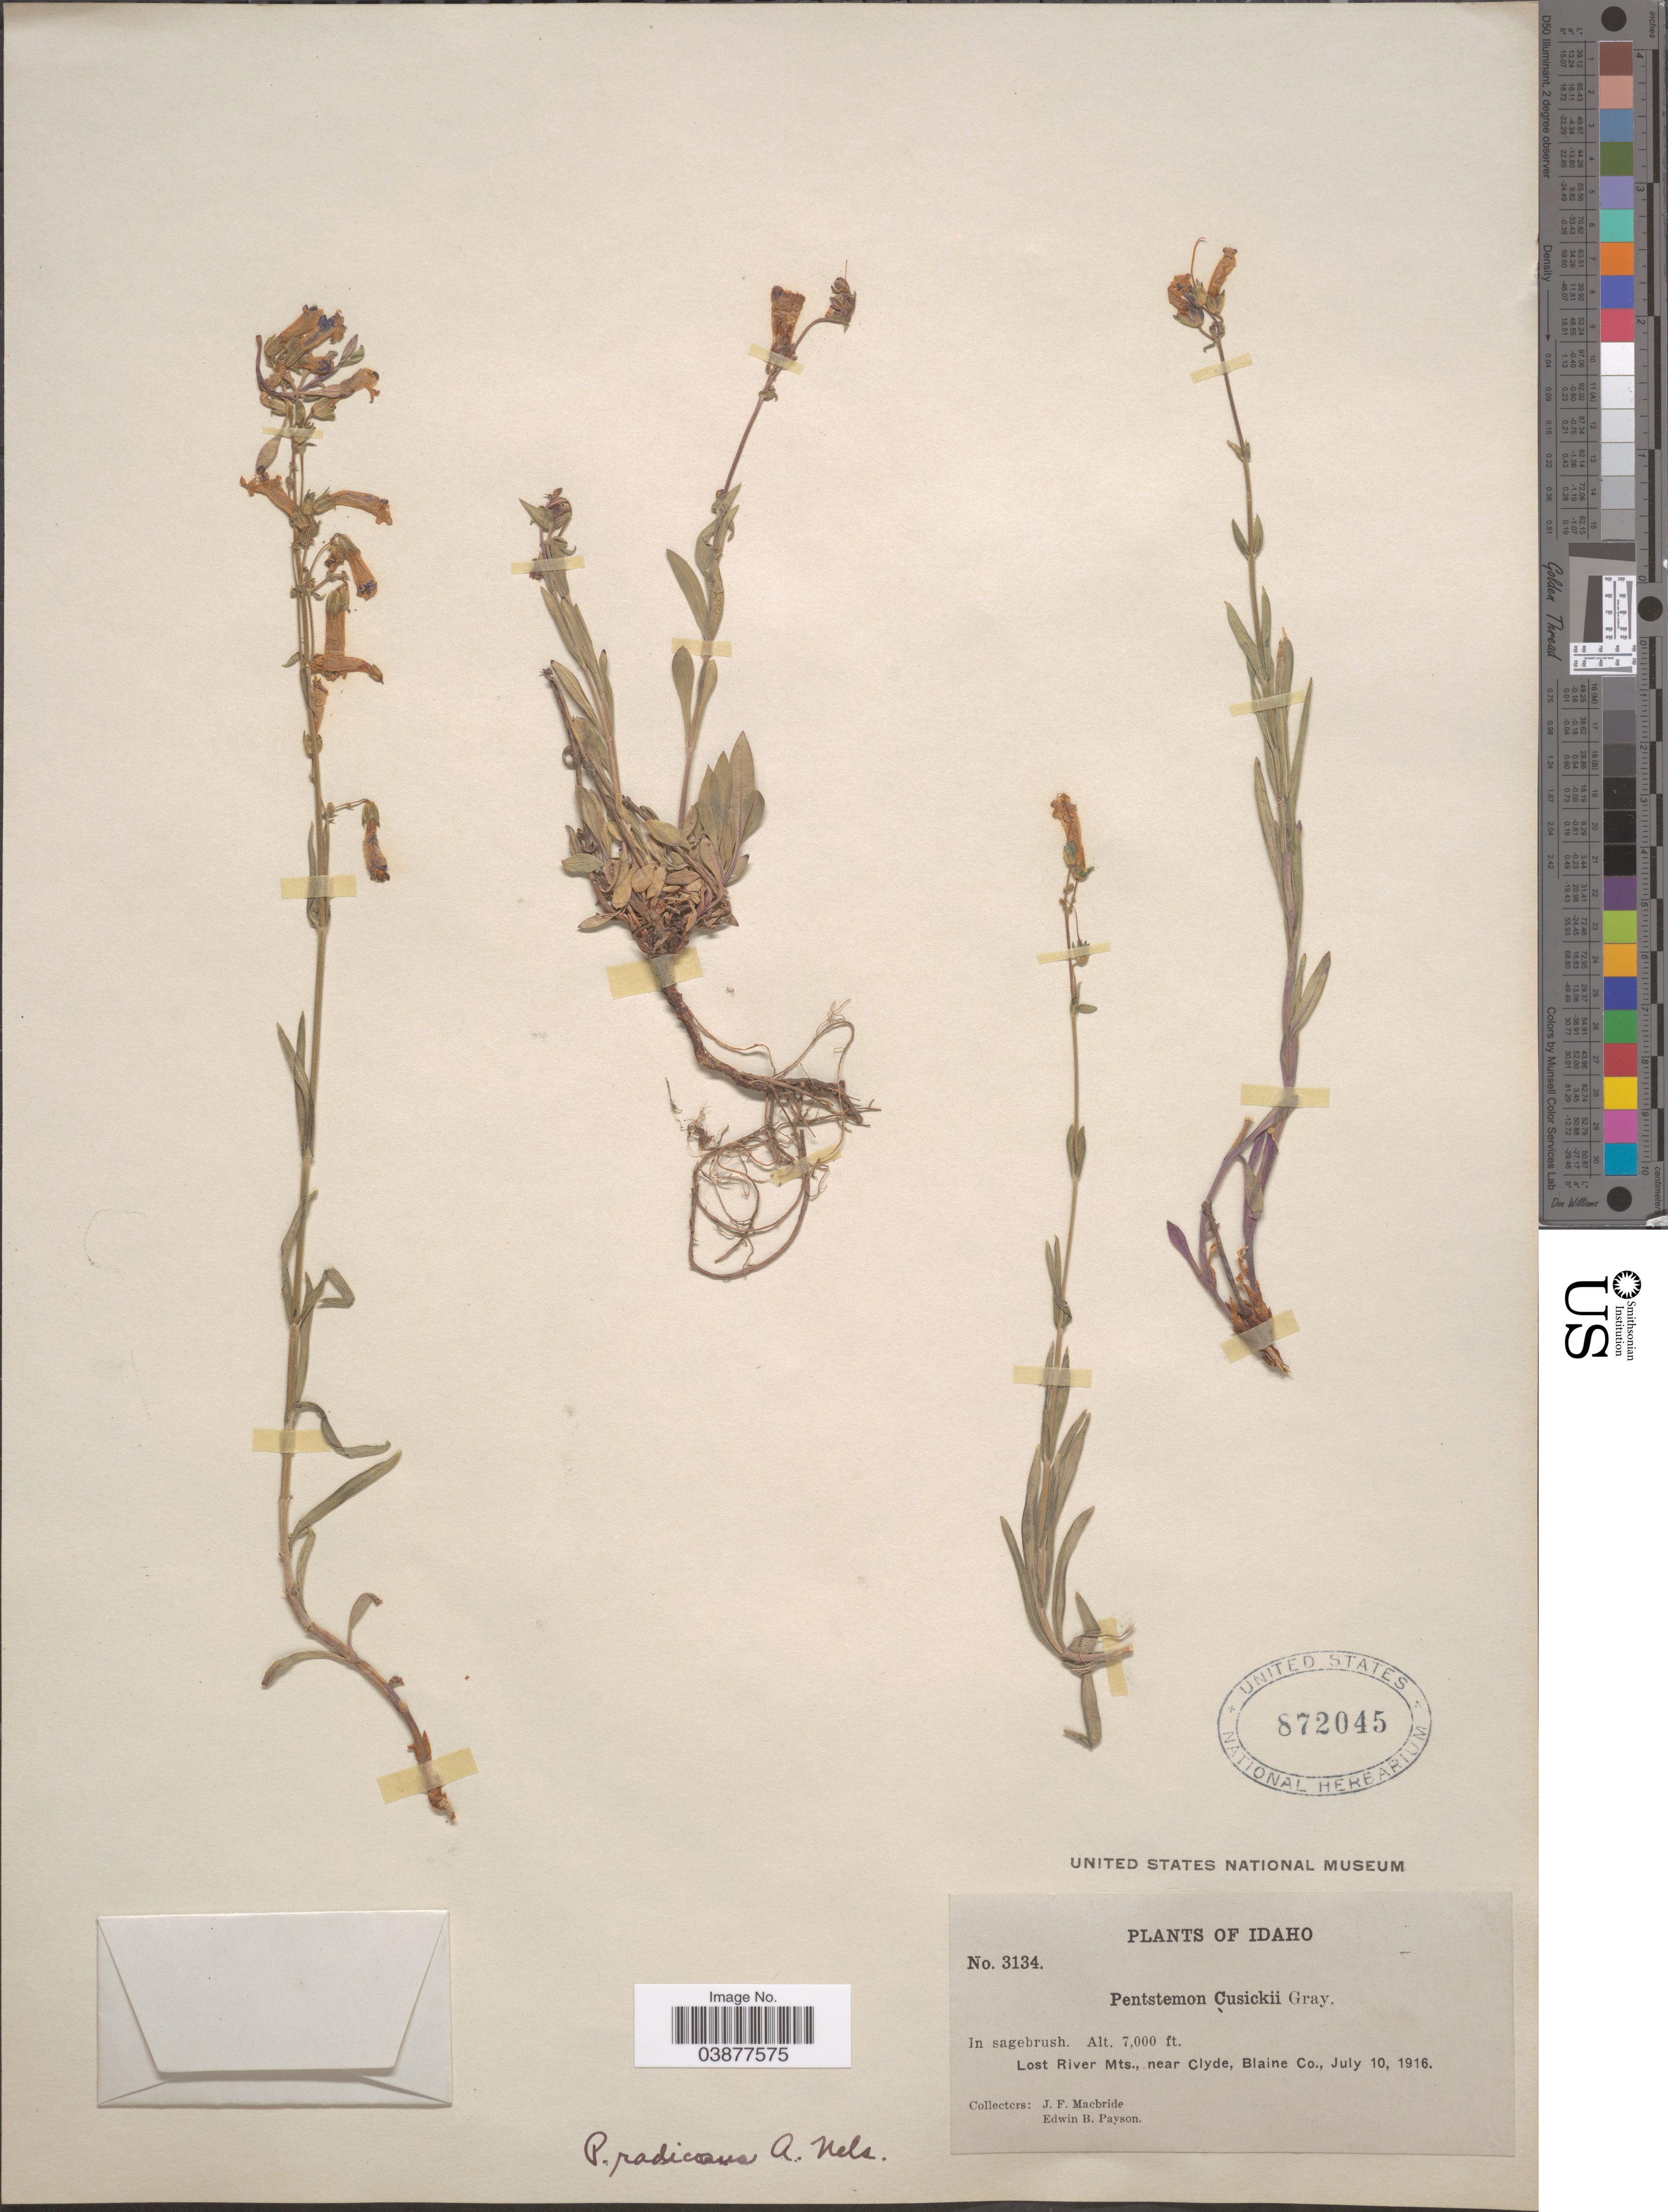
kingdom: Plantae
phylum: Tracheophyta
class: Magnoliopsida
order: Lamiales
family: Plantaginaceae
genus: Penstemon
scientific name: Penstemon radicosus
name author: A. Nelson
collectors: J. F. Macbride & E. B. Payson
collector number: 3134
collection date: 1916-07-10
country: United States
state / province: Idaho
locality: Lost River Mts., near Clyde, Blaine Co.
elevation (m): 2134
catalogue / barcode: US 872045